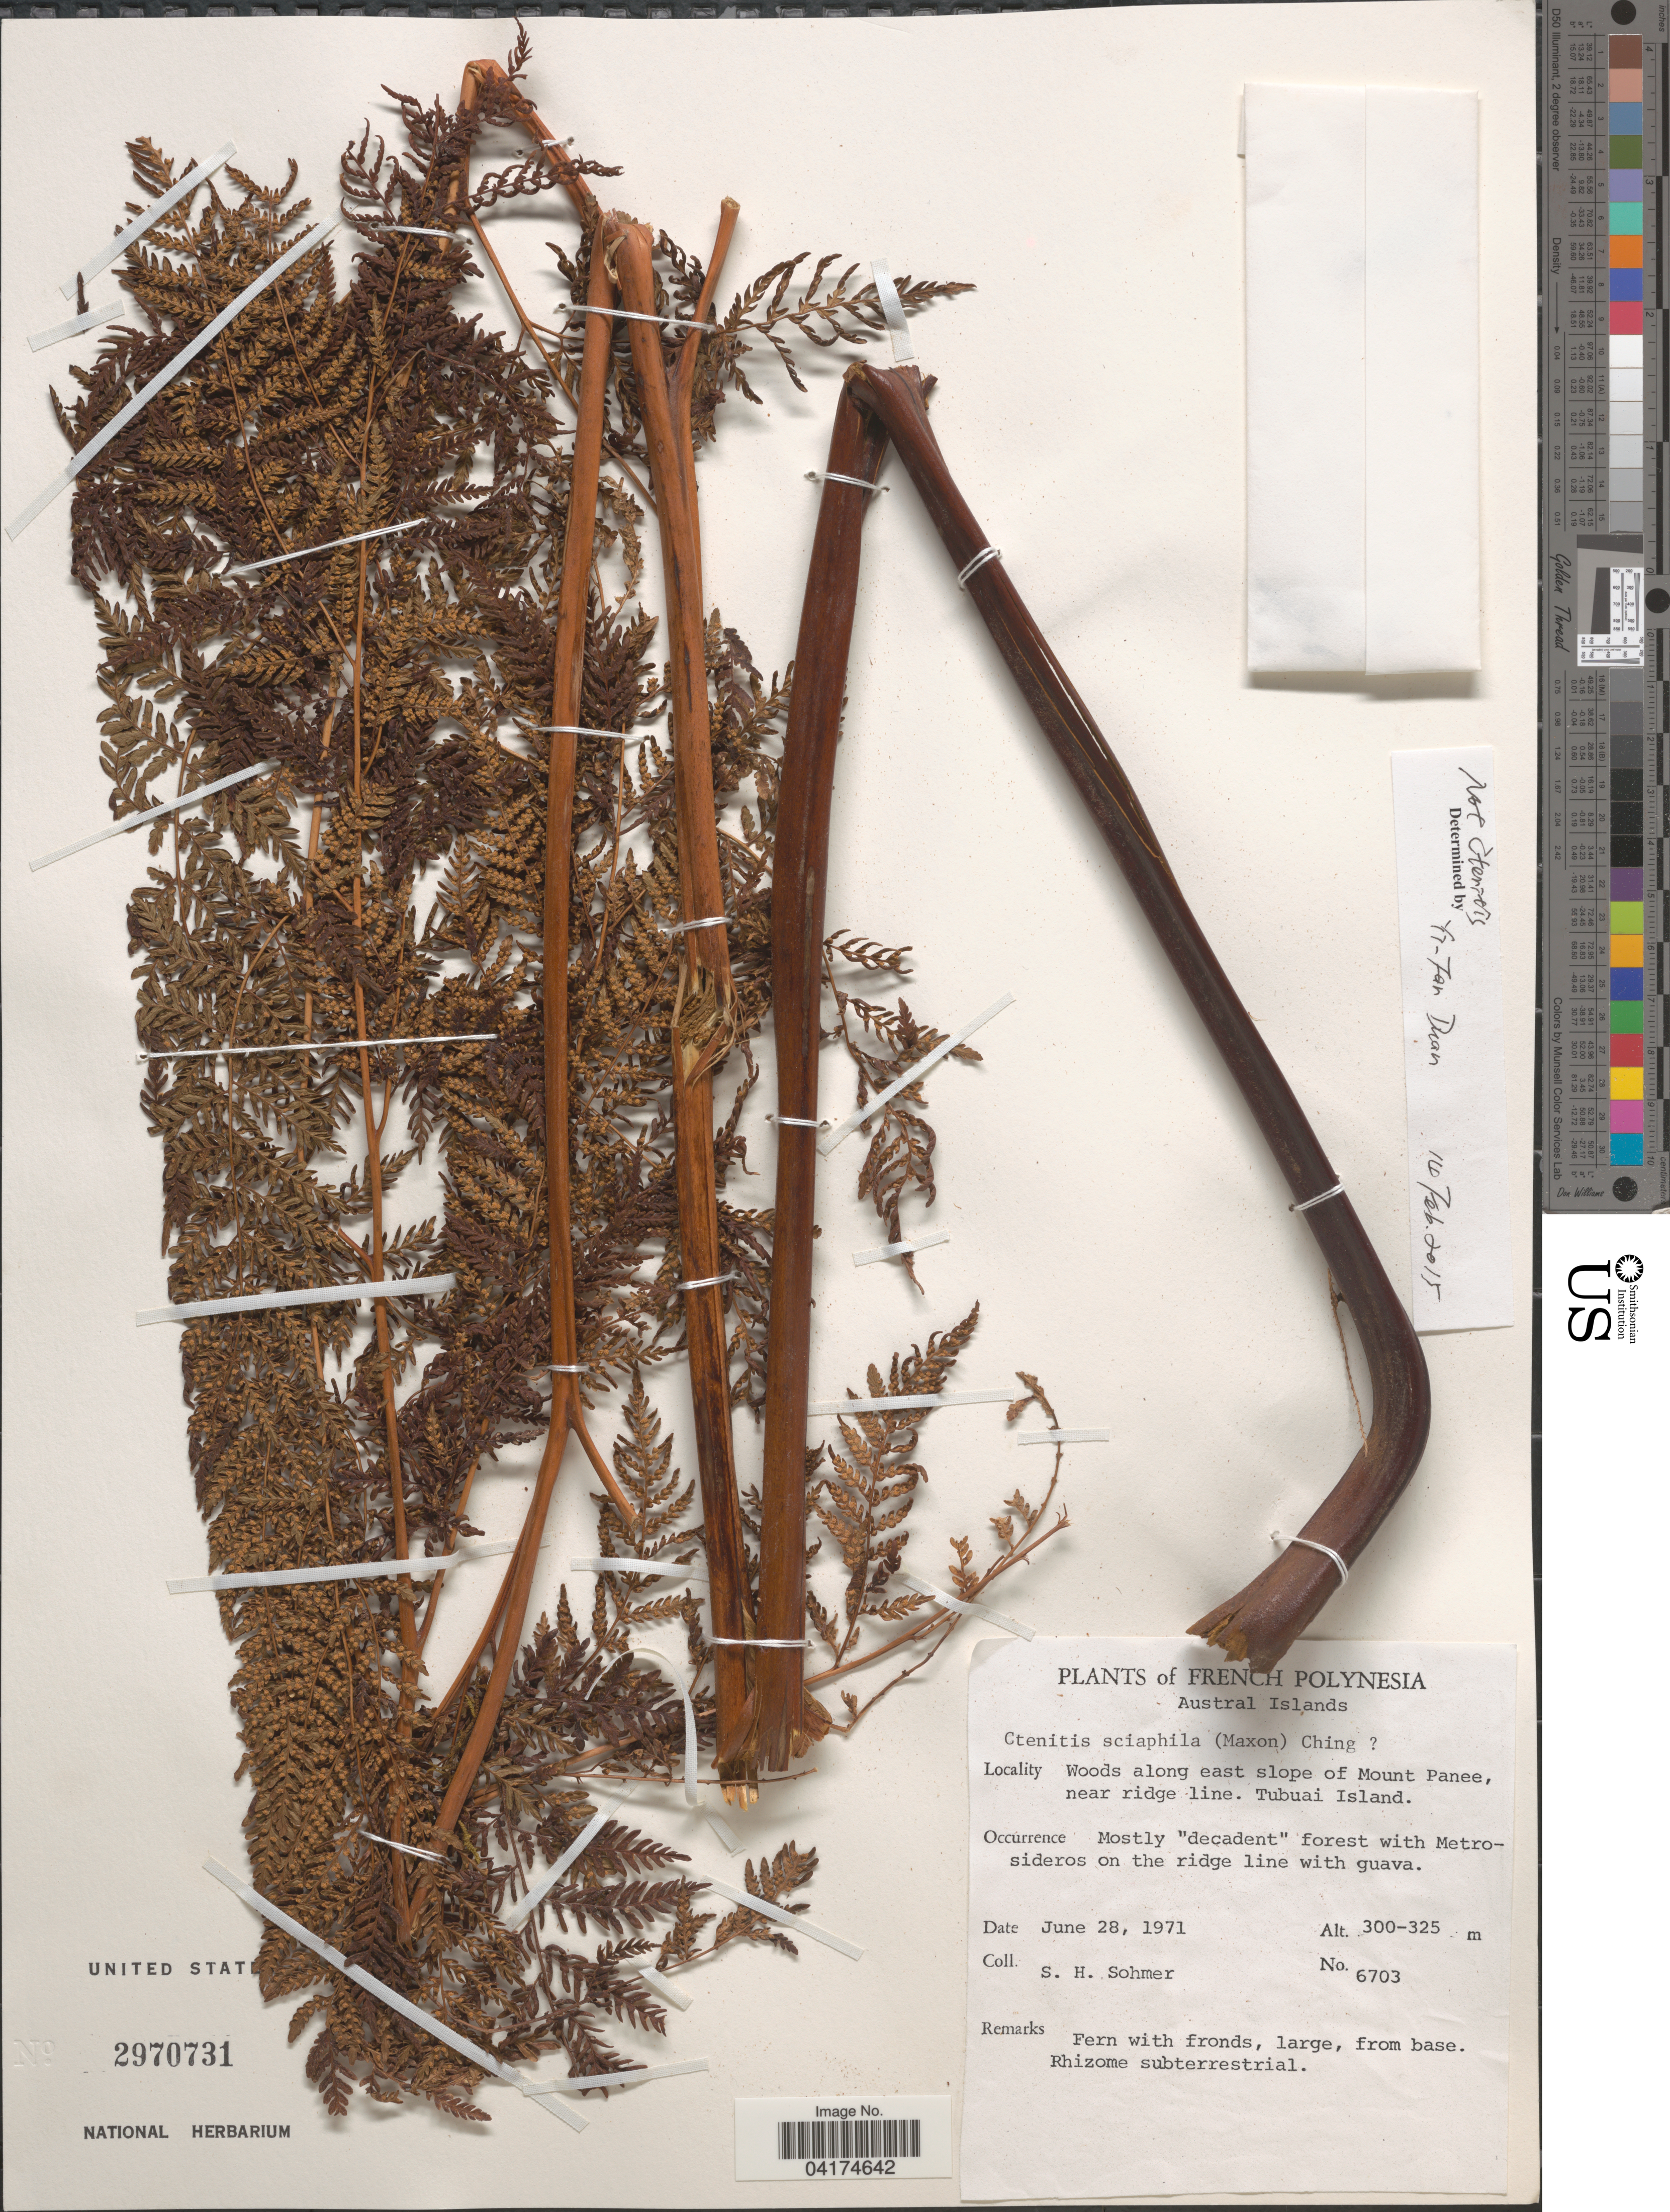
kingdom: Plantae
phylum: Tracheophyta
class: Polypodiopsida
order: Polypodiales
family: Dryopteridaceae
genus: Ctenitis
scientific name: Ctenitis sciaphila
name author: (Maxon) Ching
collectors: S. H. Sohmer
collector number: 6703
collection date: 1971-06-28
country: French Polynesia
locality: Austral Islands. Woods along east slope of Mount Panee, near ridge line. Tubuai Island.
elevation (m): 300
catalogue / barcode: US 2970731